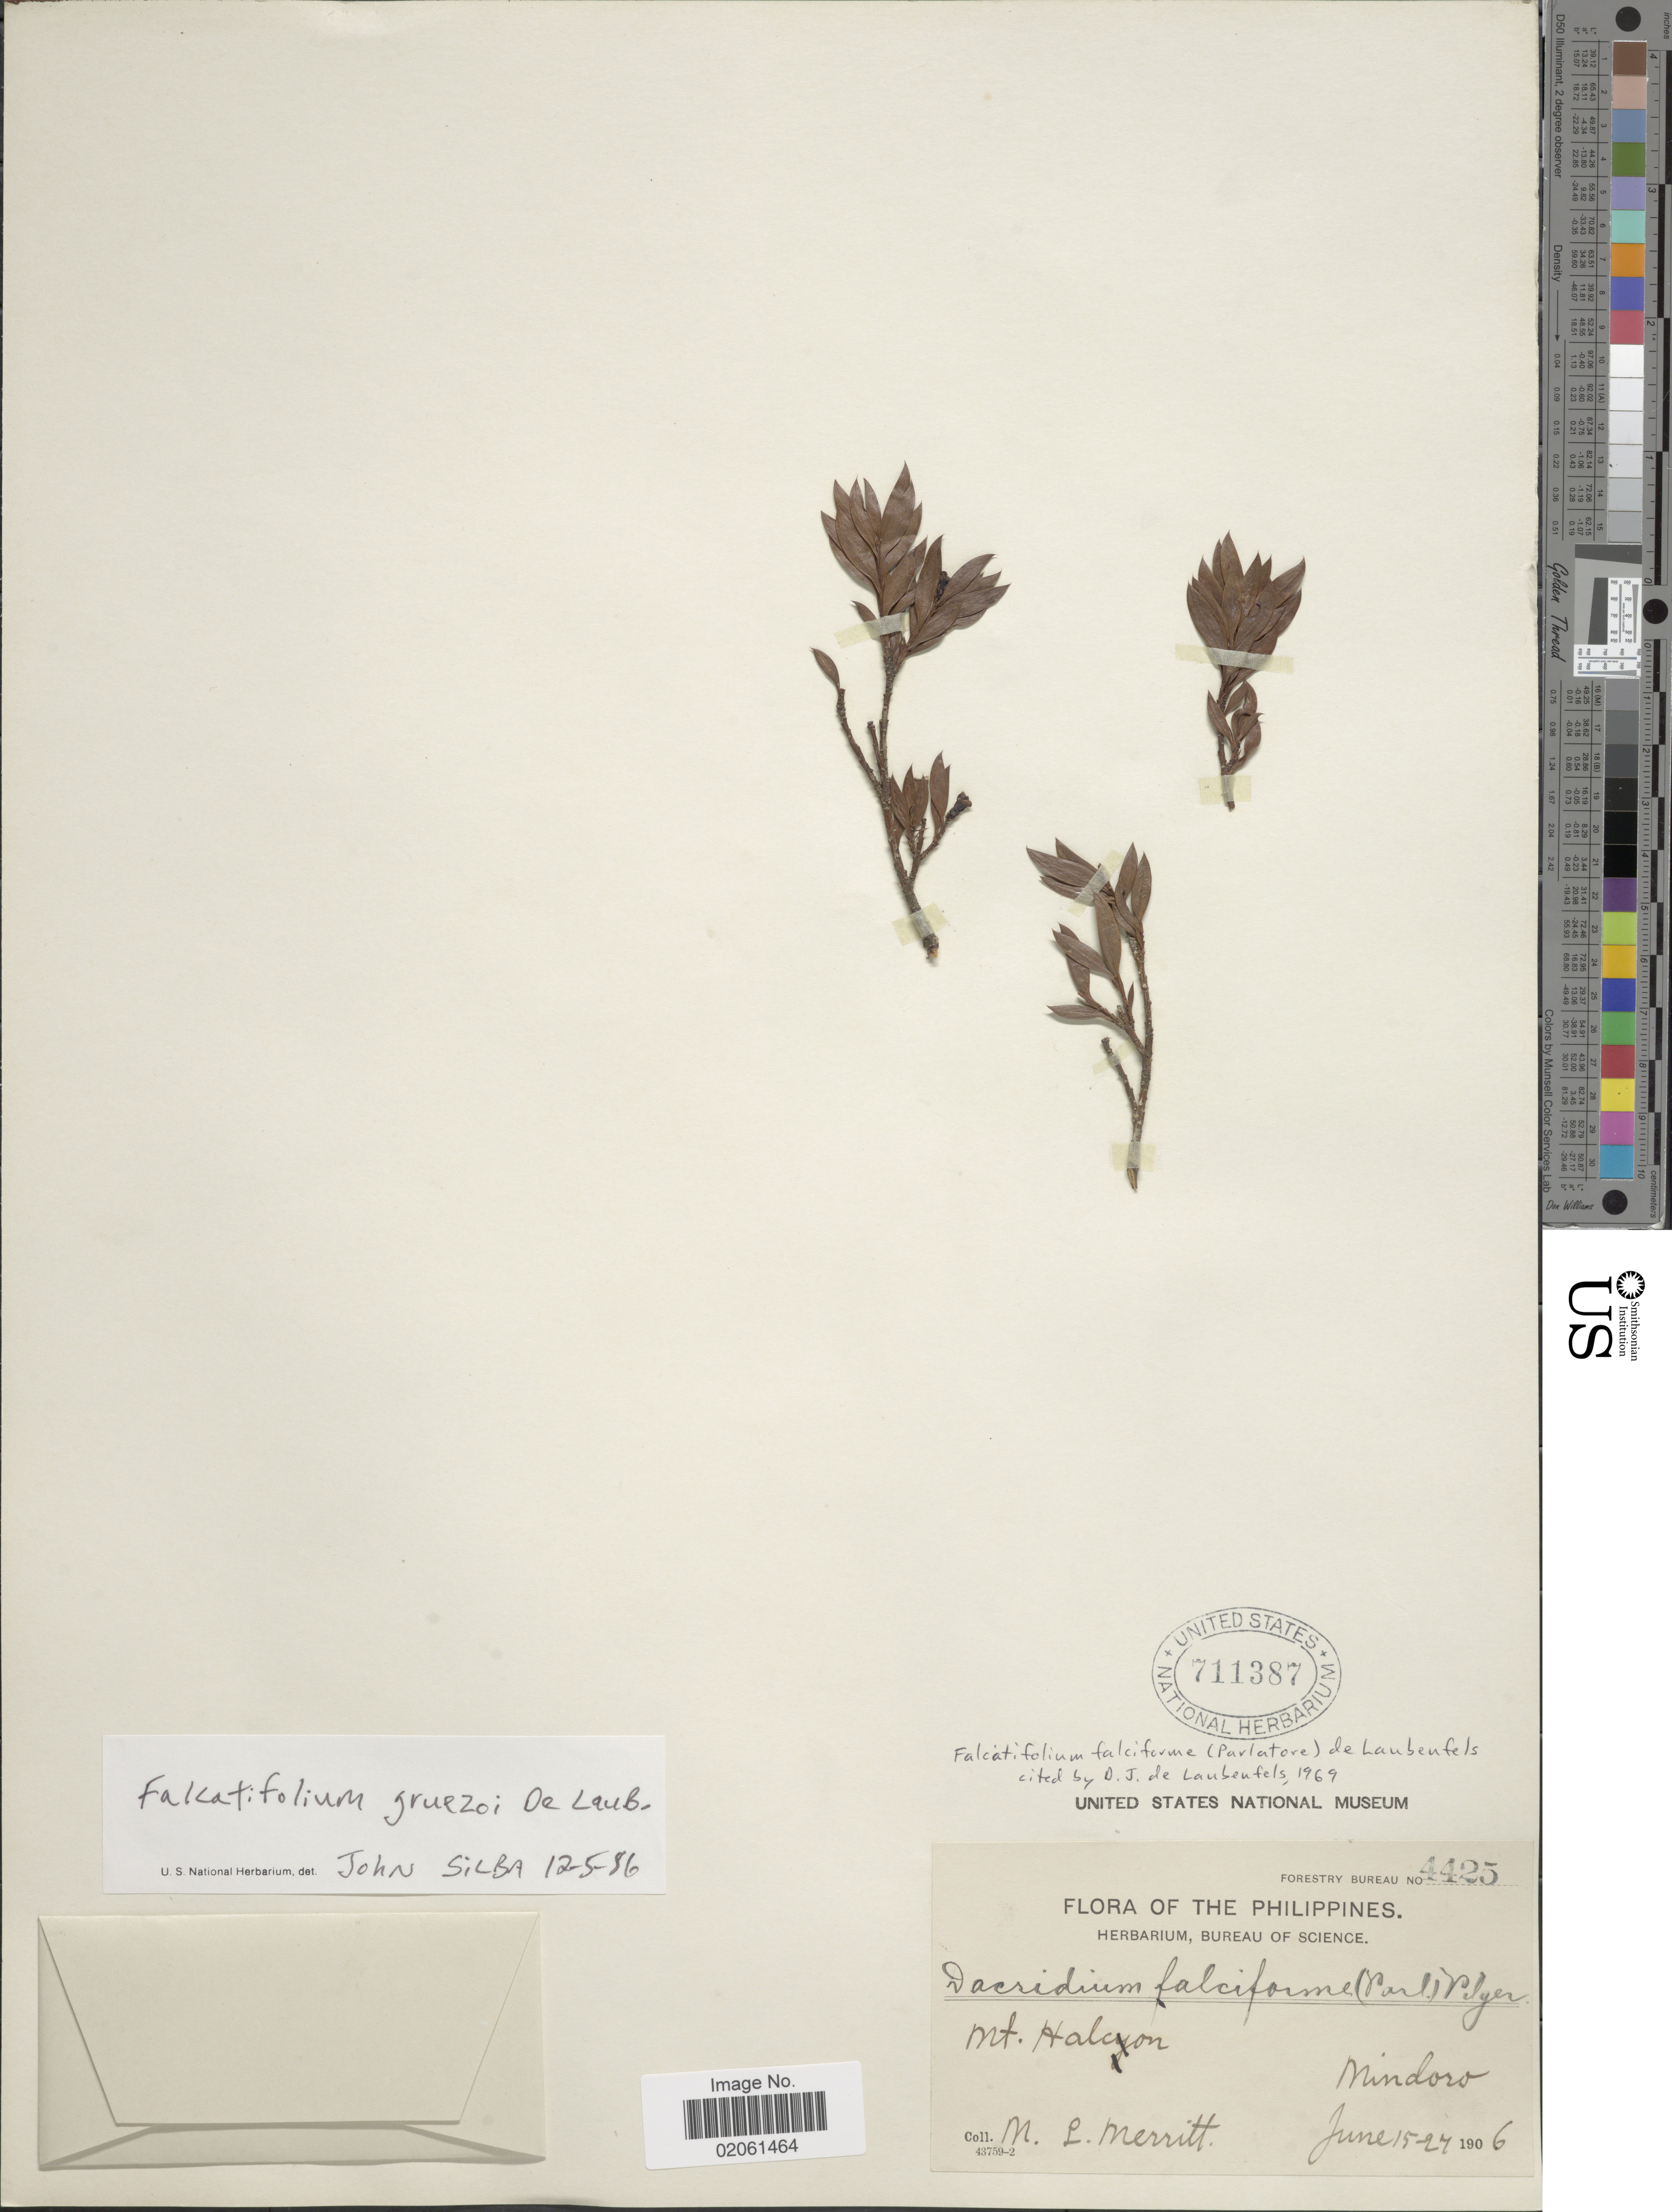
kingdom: Plantae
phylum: Tracheophyta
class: Pinopsida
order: Pinales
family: Podocarpaceae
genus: Falcatifolium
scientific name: Falcatifolium gruezoi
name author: de Laub.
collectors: M. L. Merritt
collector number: Forestry Bureau 4425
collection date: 1906-06-15/1906-06-27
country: Philippines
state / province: Mimaropa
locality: Mt. Halcon, Mindoro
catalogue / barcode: US 711387